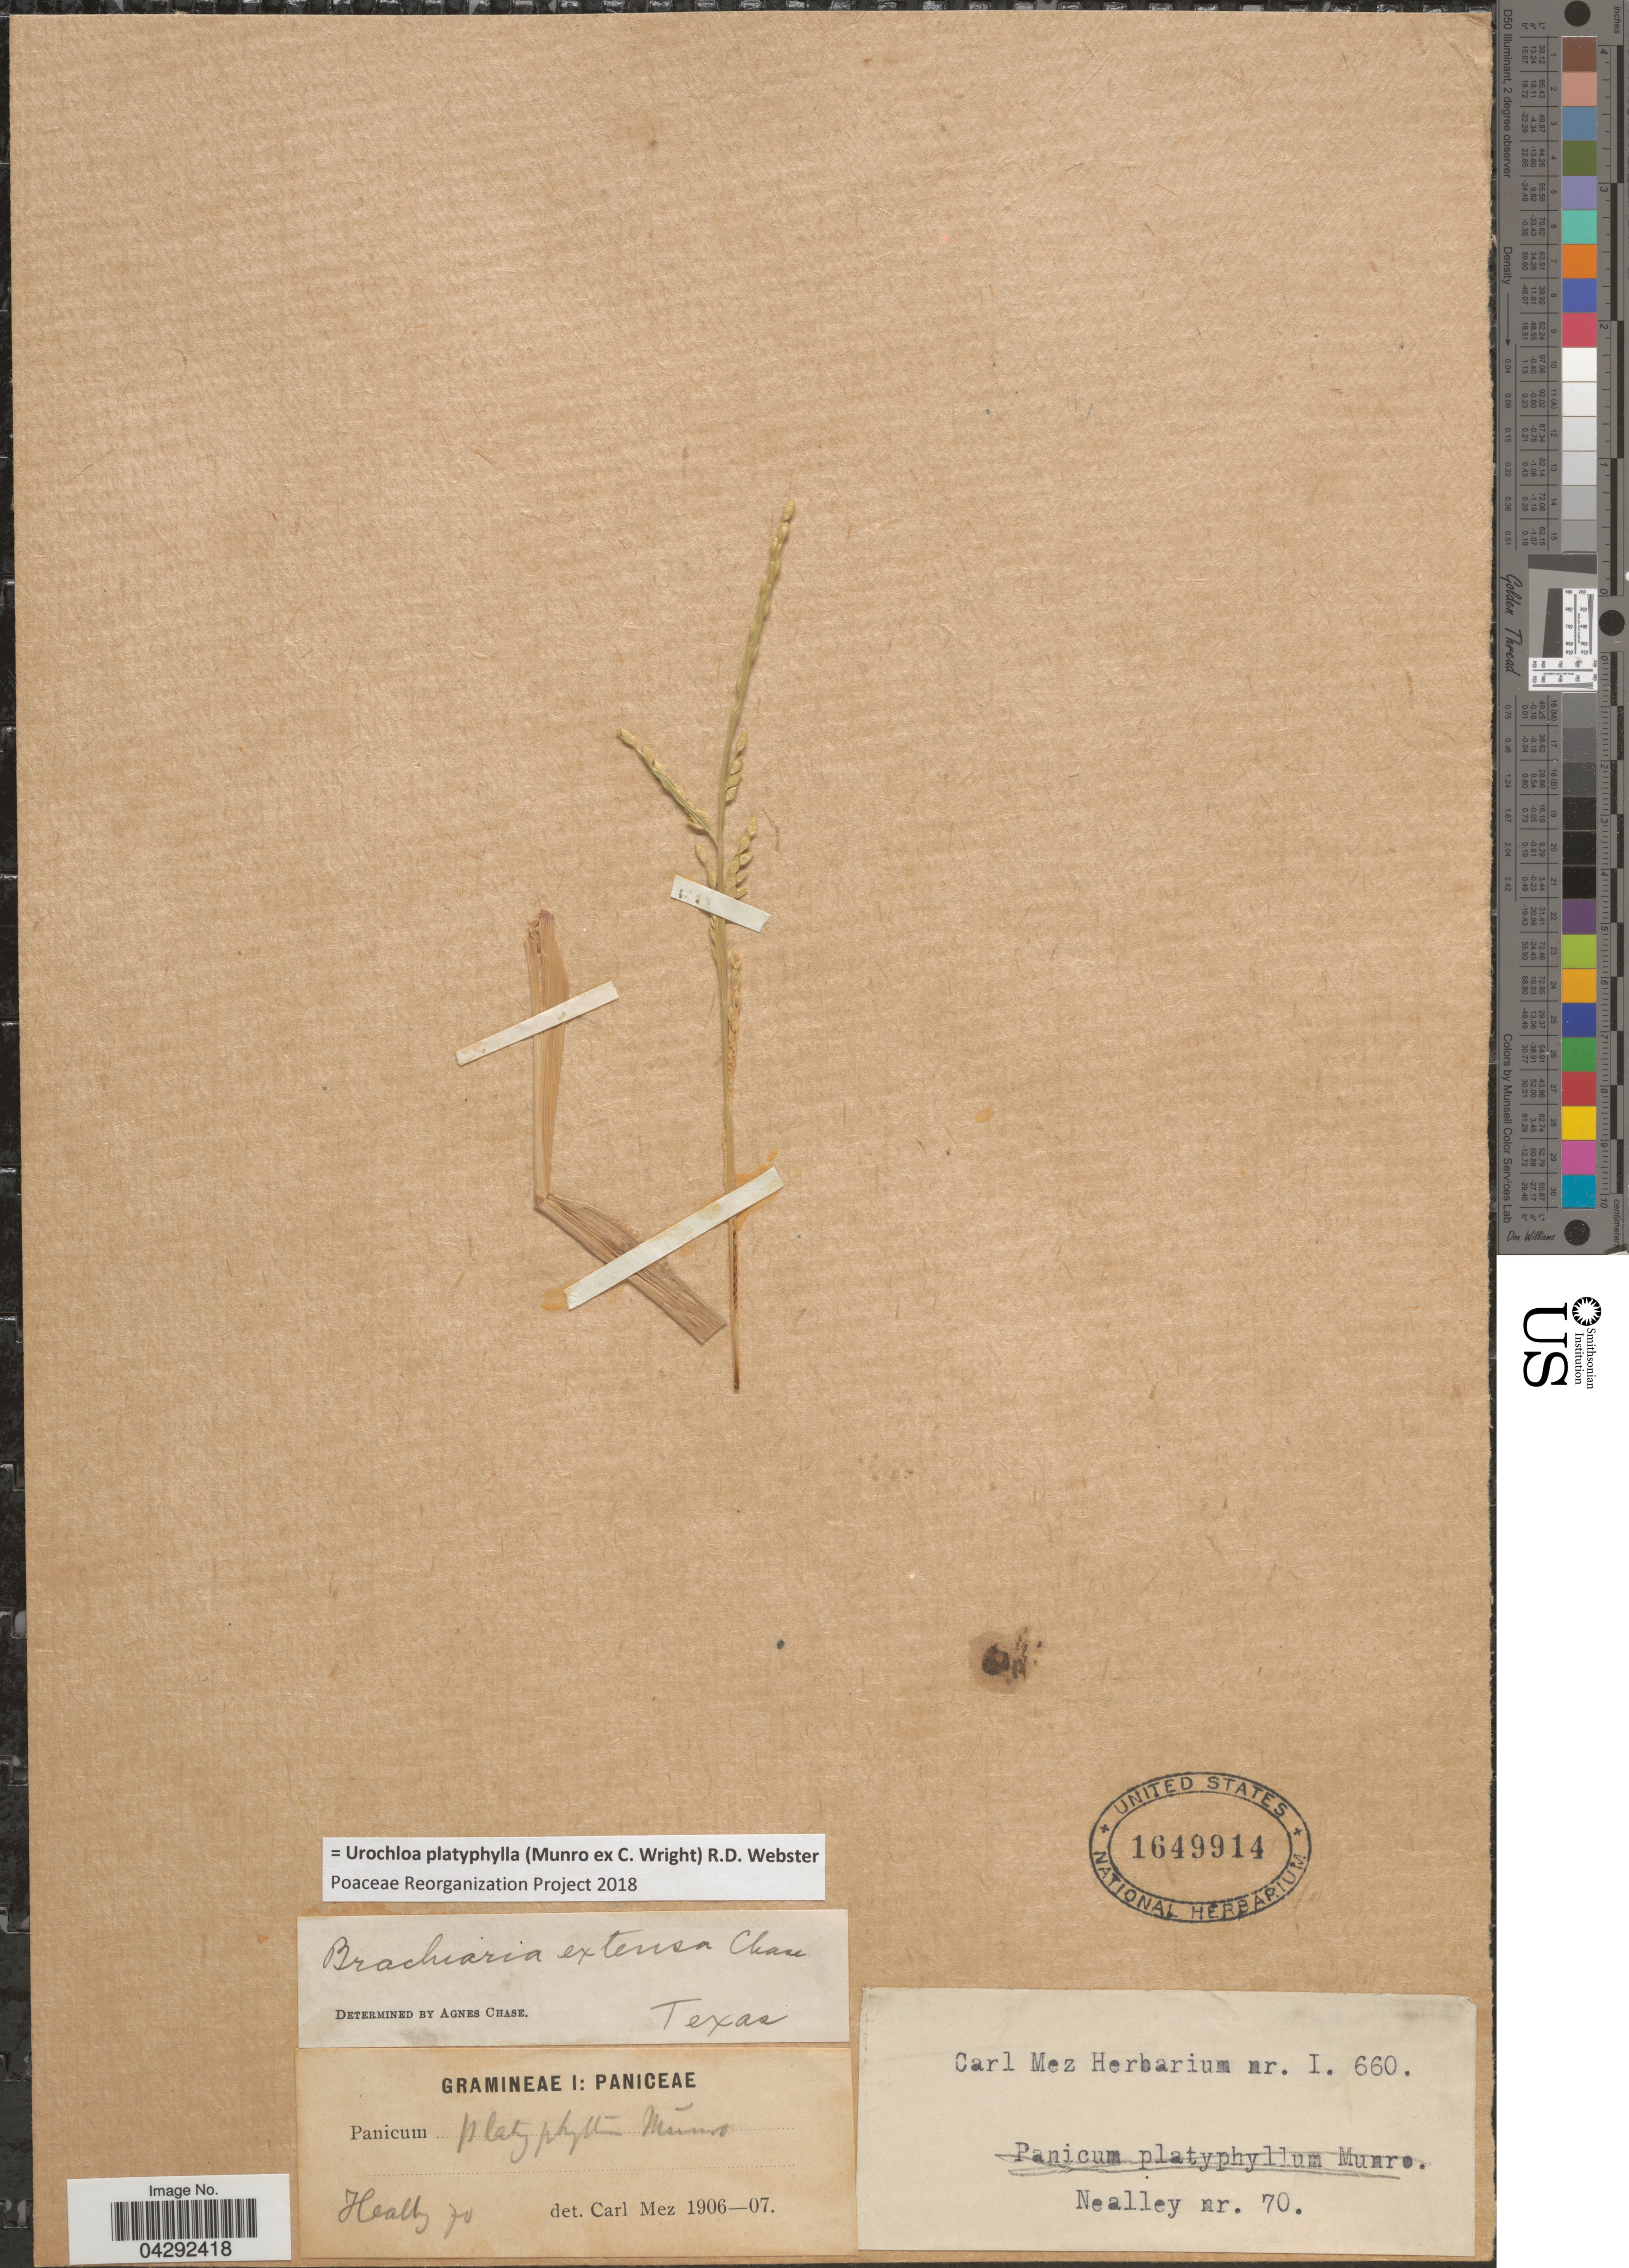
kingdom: Plantae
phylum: Tracheophyta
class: Liliopsida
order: Poales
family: Poaceae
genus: Urochloa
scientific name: Urochloa platyphylla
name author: (Munro ex C. Wright) R.D. Webster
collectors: Nealley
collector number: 70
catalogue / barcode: US 1649914